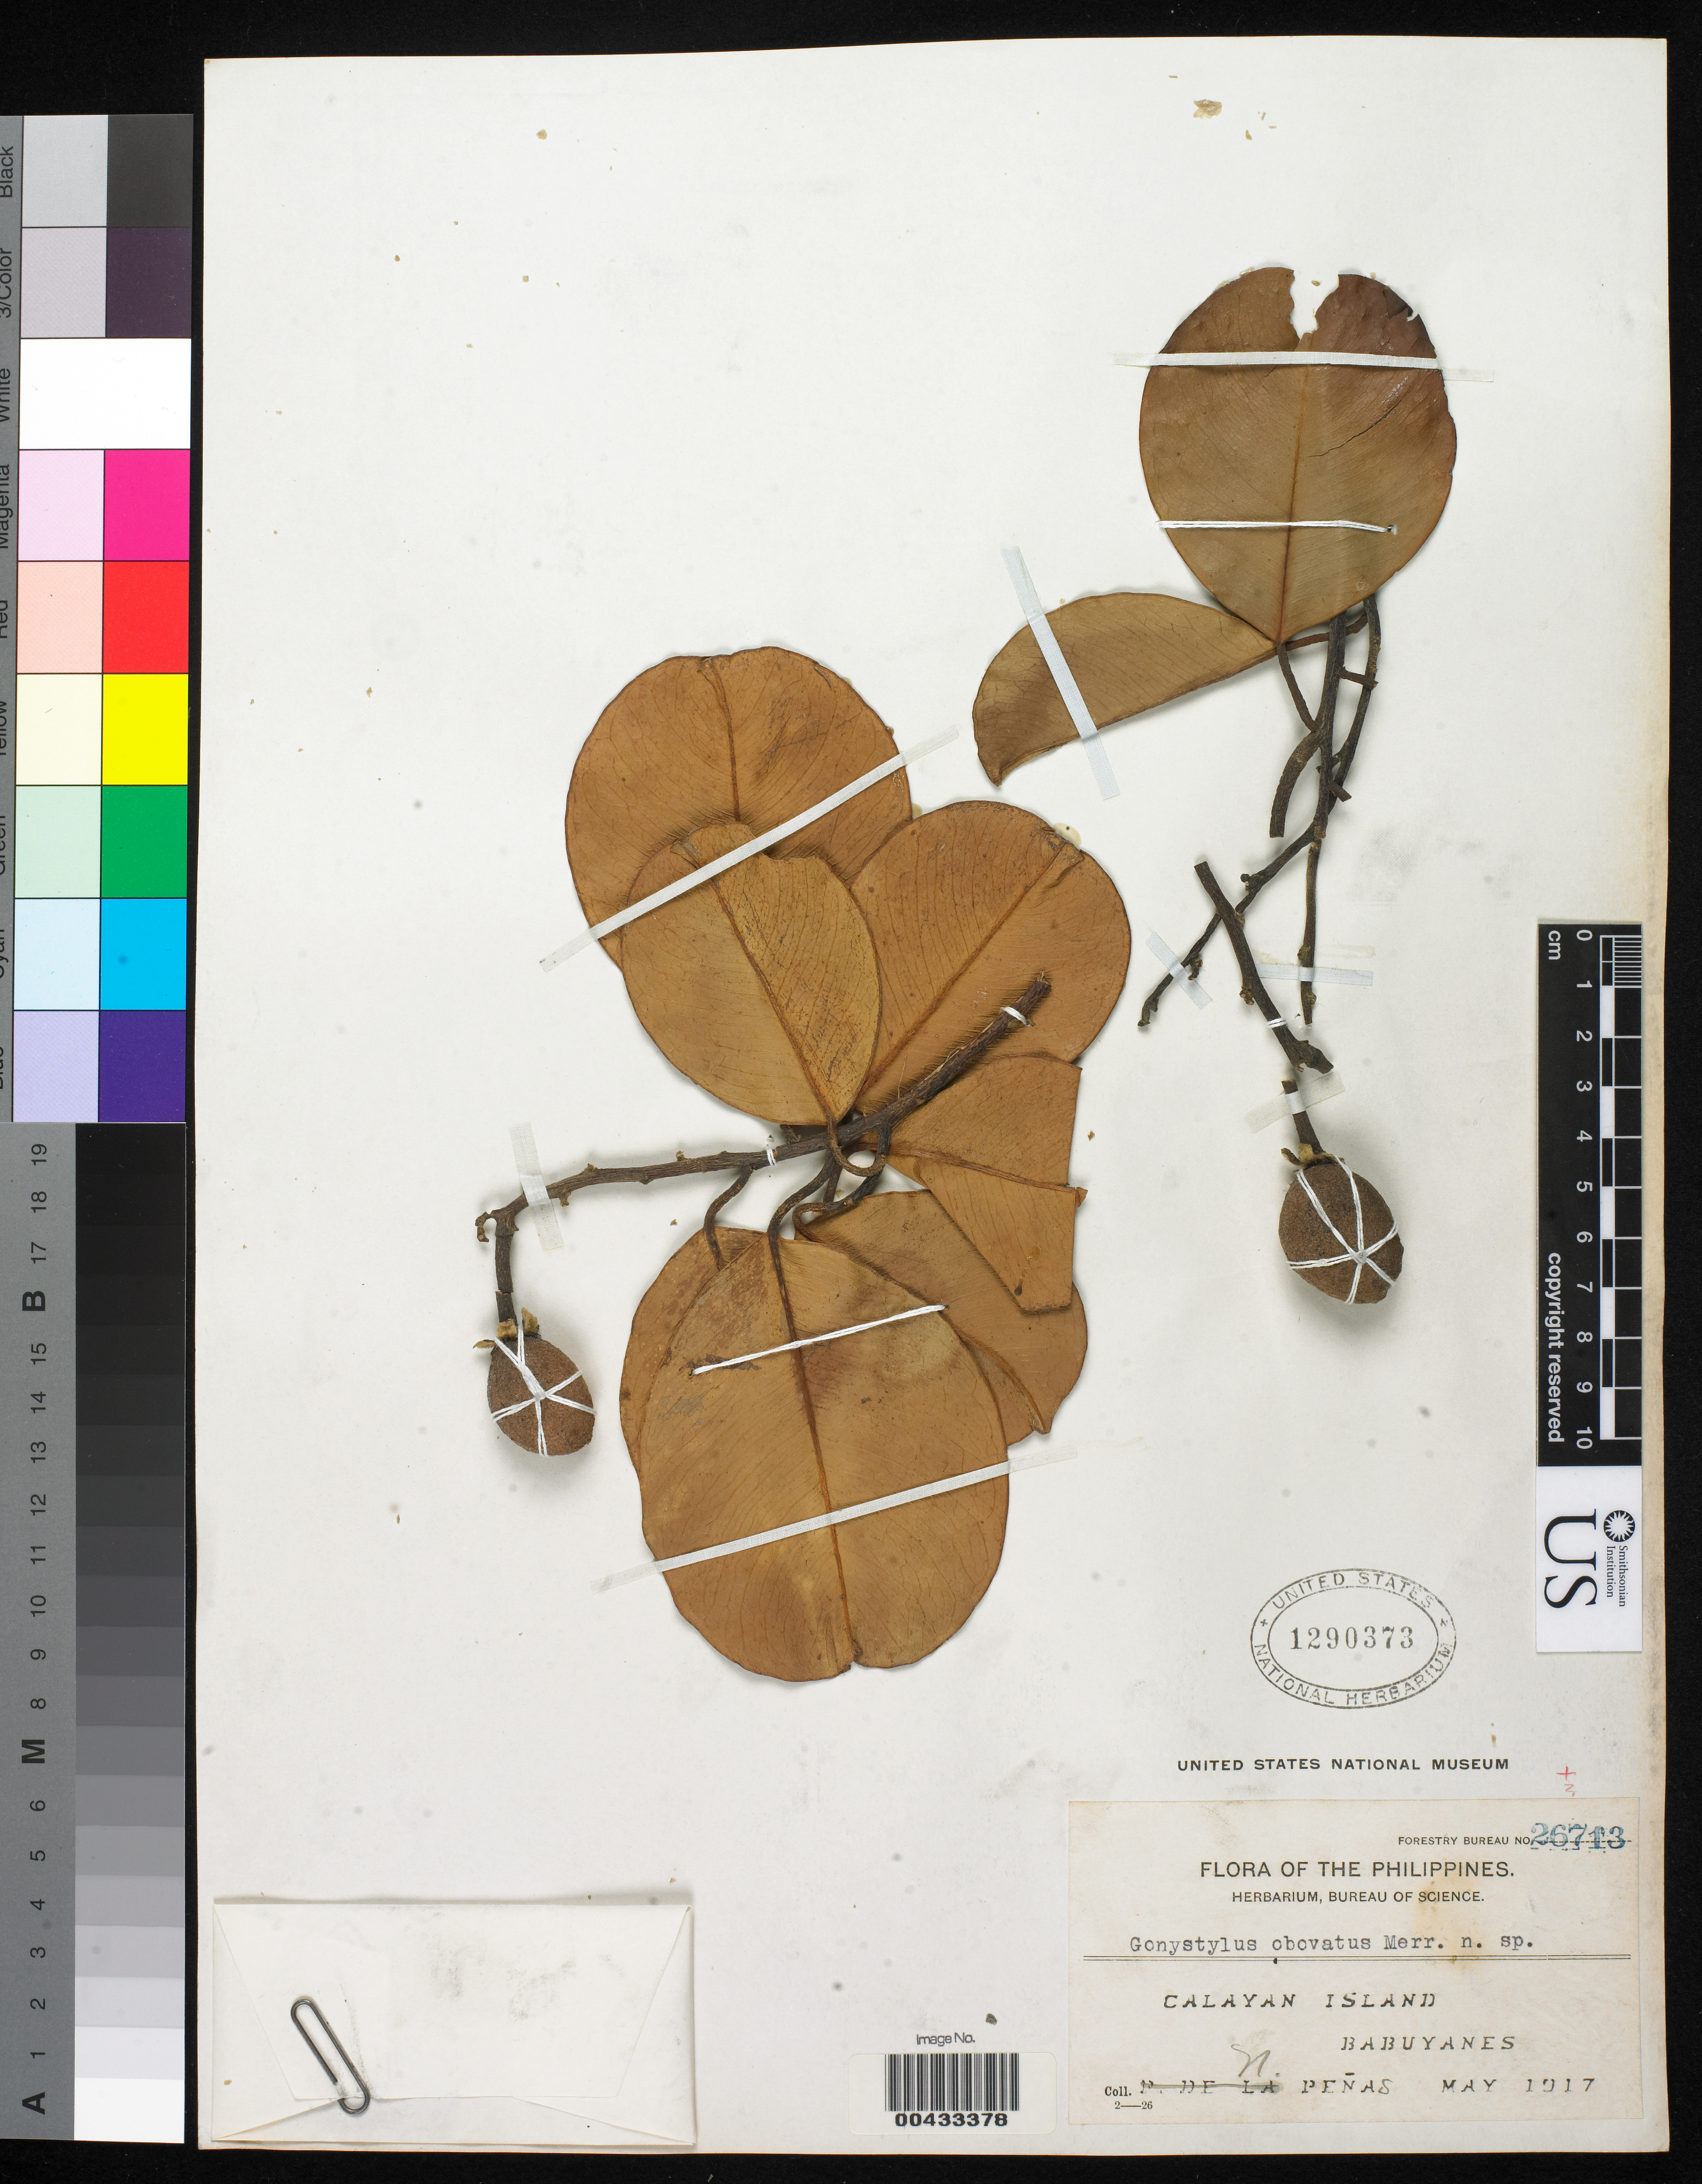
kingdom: Plantae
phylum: Tracheophyta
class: Magnoliopsida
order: Malvales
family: Thymelaeaceae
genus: Gonystylus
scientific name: Gonystylus obovatus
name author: Merr.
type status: Isotype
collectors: N. Penas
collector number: Bur. Sci. 26713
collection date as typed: May 1917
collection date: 1917-05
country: Philippines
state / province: Cagayan Valley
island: Camiguin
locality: Cagayan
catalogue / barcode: US 1290373